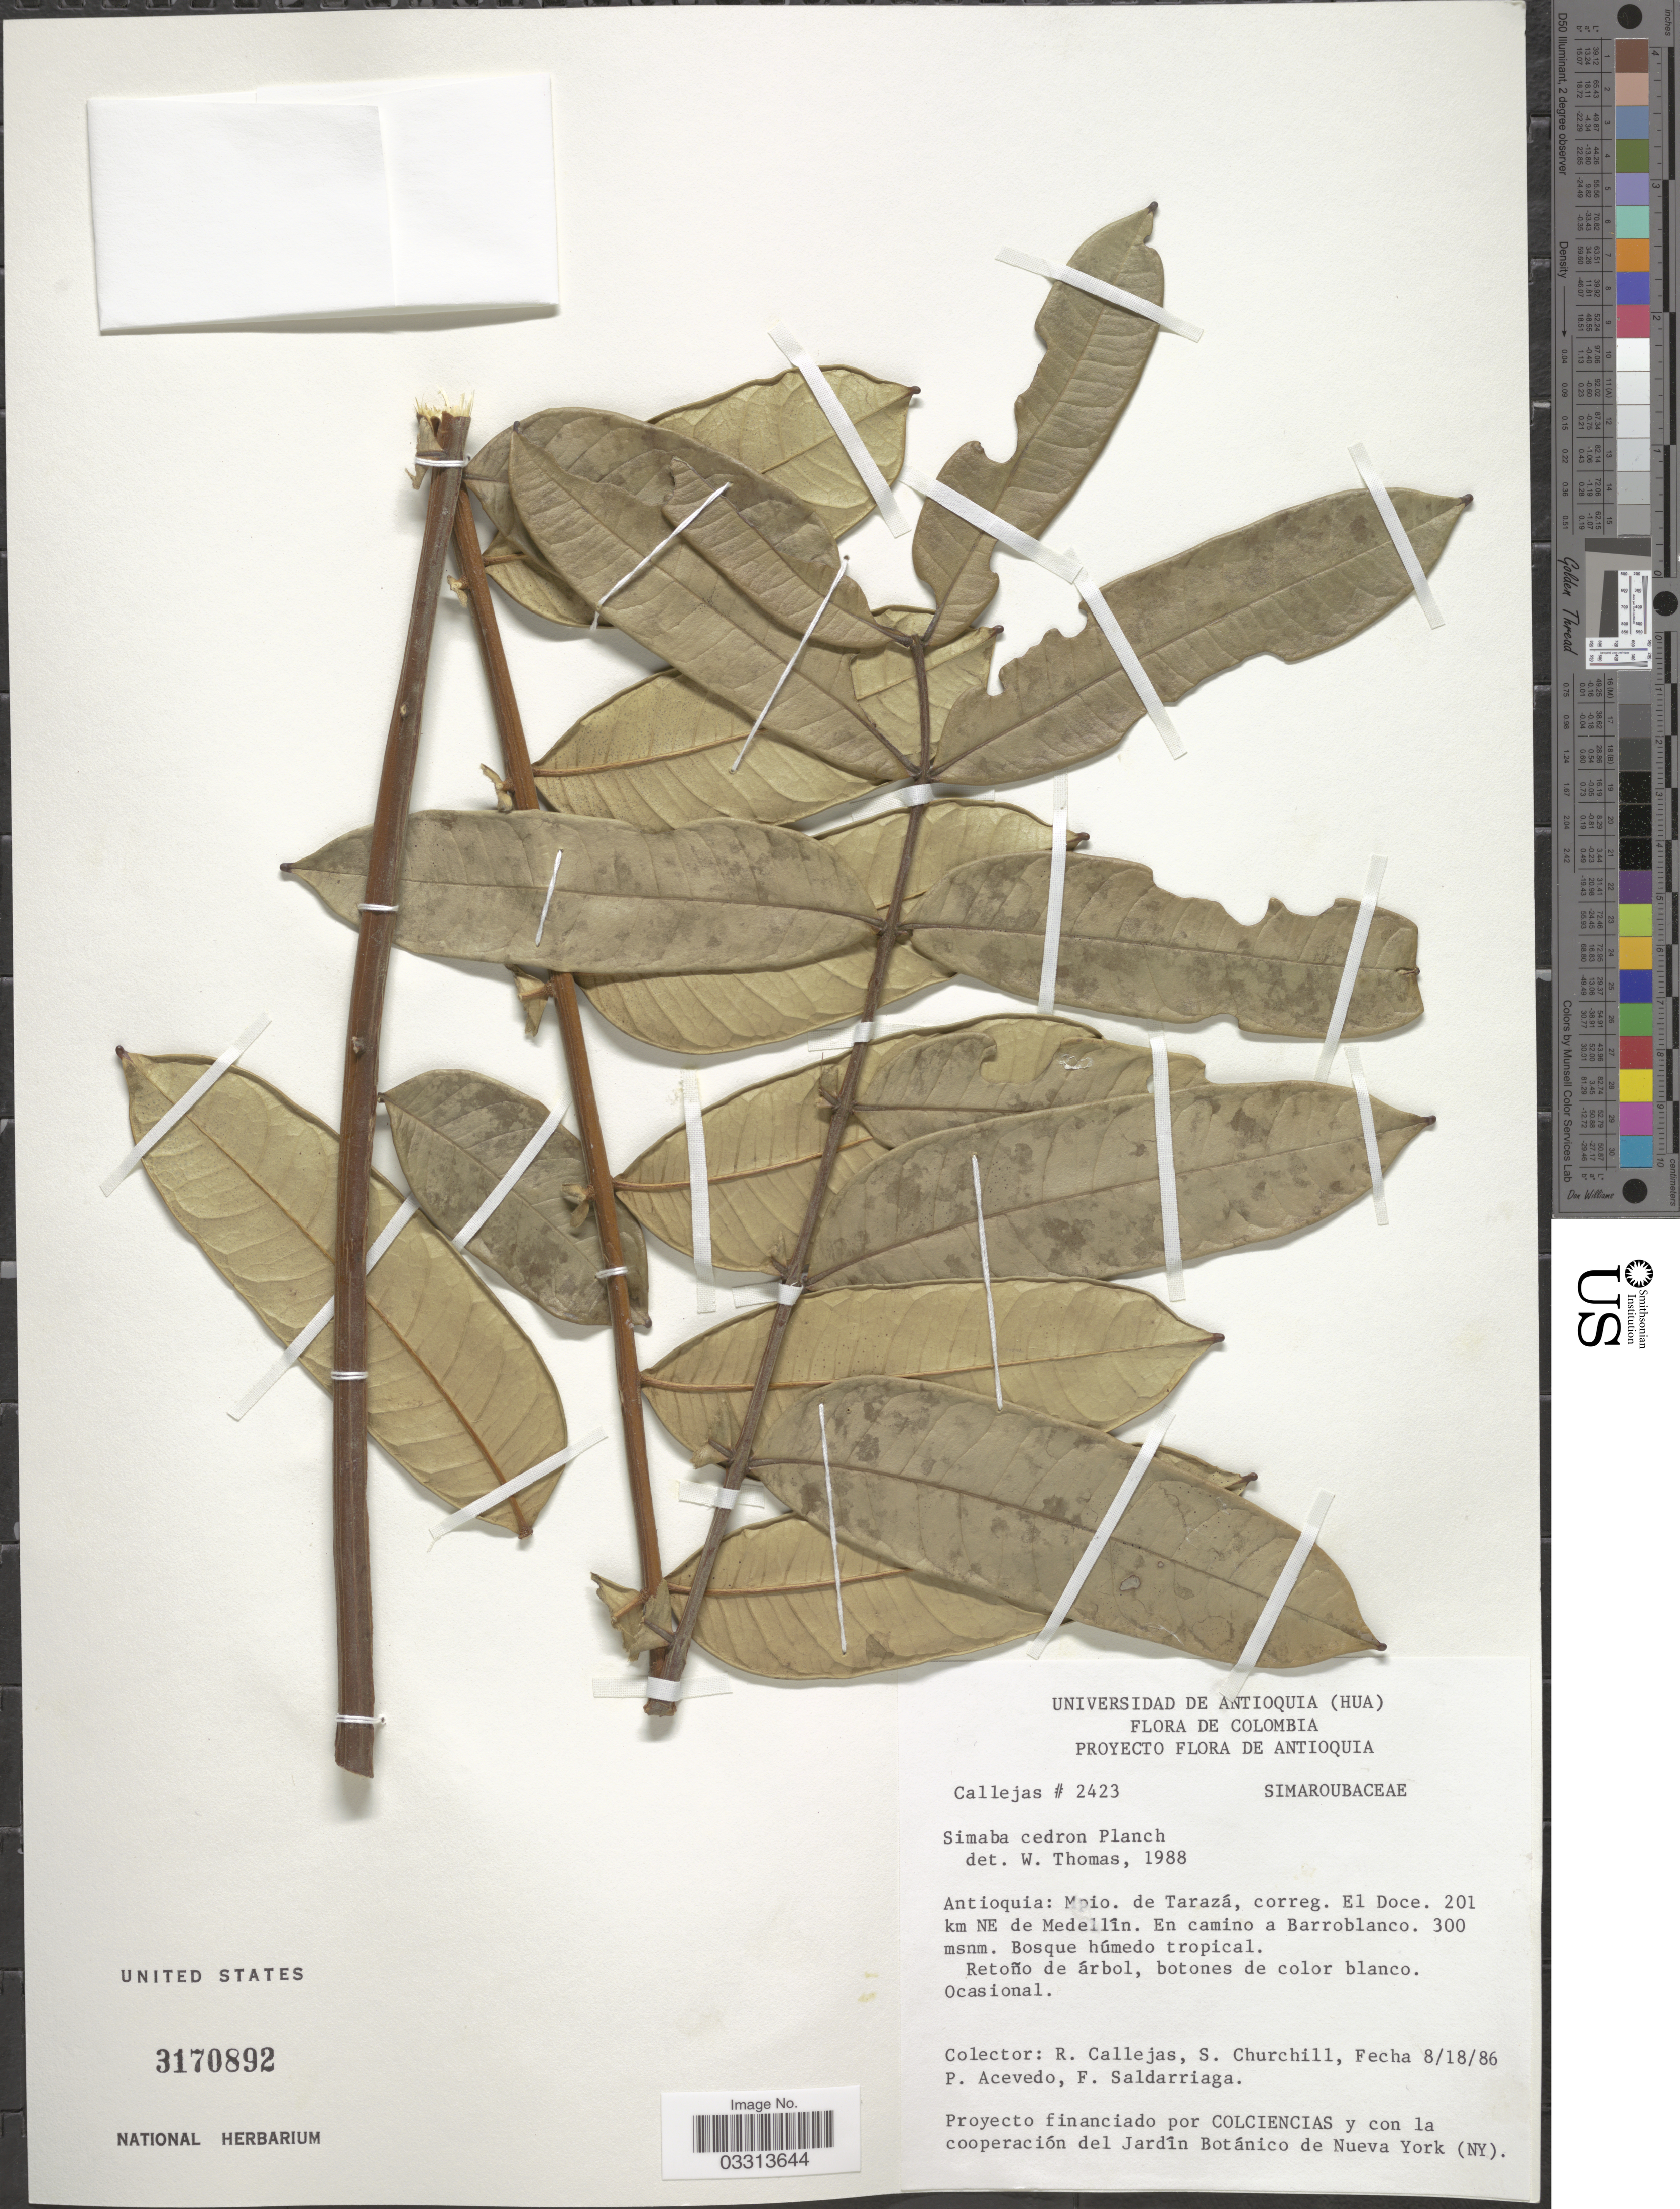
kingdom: Plantae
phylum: Tracheophyta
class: Magnoliopsida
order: Sapindales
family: Simaroubaceae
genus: Homalolepis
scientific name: Homalolepis cedron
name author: (Planch.) Devecchi & Pirani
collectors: R. Callejas, S. Churchill, P. Acevedo-Rodr. & F. Saldarriaga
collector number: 2423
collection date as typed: Transcribed d/m/y: 18/8/86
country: Colombia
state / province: Antioquia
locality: Mpio. de Tarazá, correg. El Doce. 201 km NE de Medellín. En camino a Barroblanco.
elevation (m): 300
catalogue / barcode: US 3170892